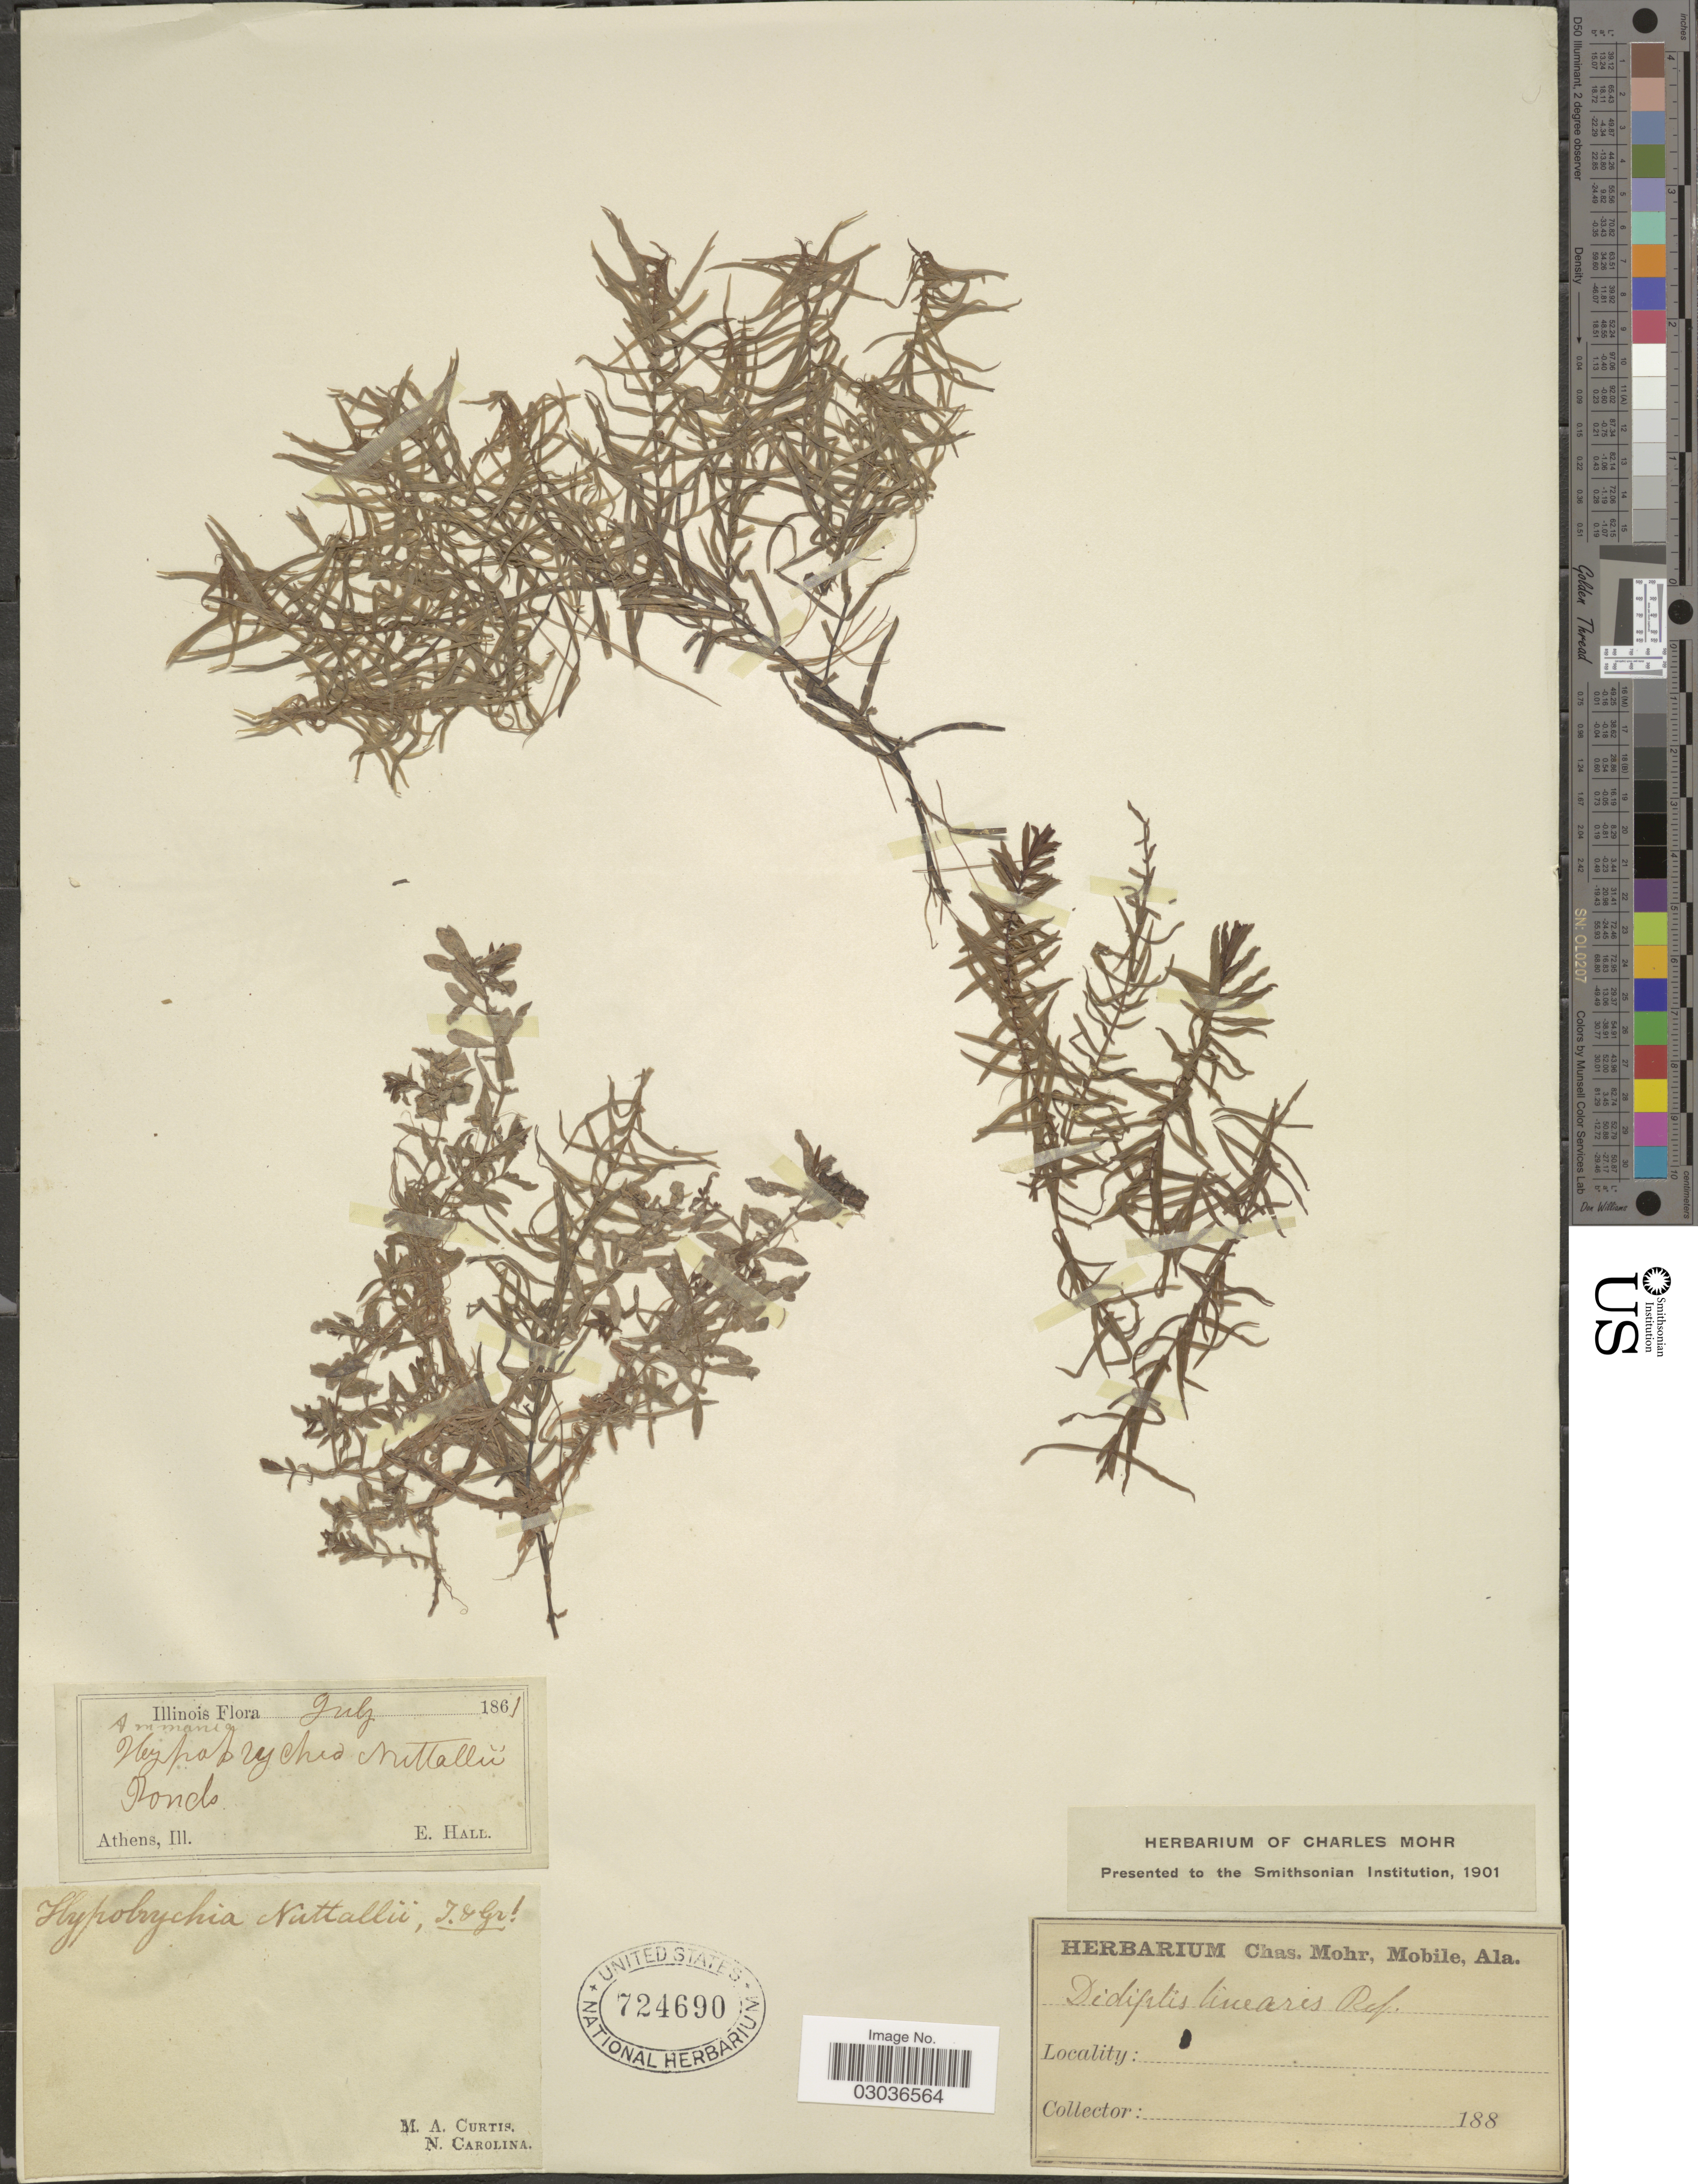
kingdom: Plantae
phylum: Tracheophyta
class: Magnoliopsida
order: Myrtales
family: Lythraceae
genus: Didiplis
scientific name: Didiplis diandra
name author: (Nutt. ex DC.) Alph. Wood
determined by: Strong, Mark T., (BOT), Smithsonian Institution - National Museum of Natural History (UNITED STATES)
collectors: M. A. Curtiss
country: United States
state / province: North Carolina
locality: N. Carolina.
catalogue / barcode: US 724690